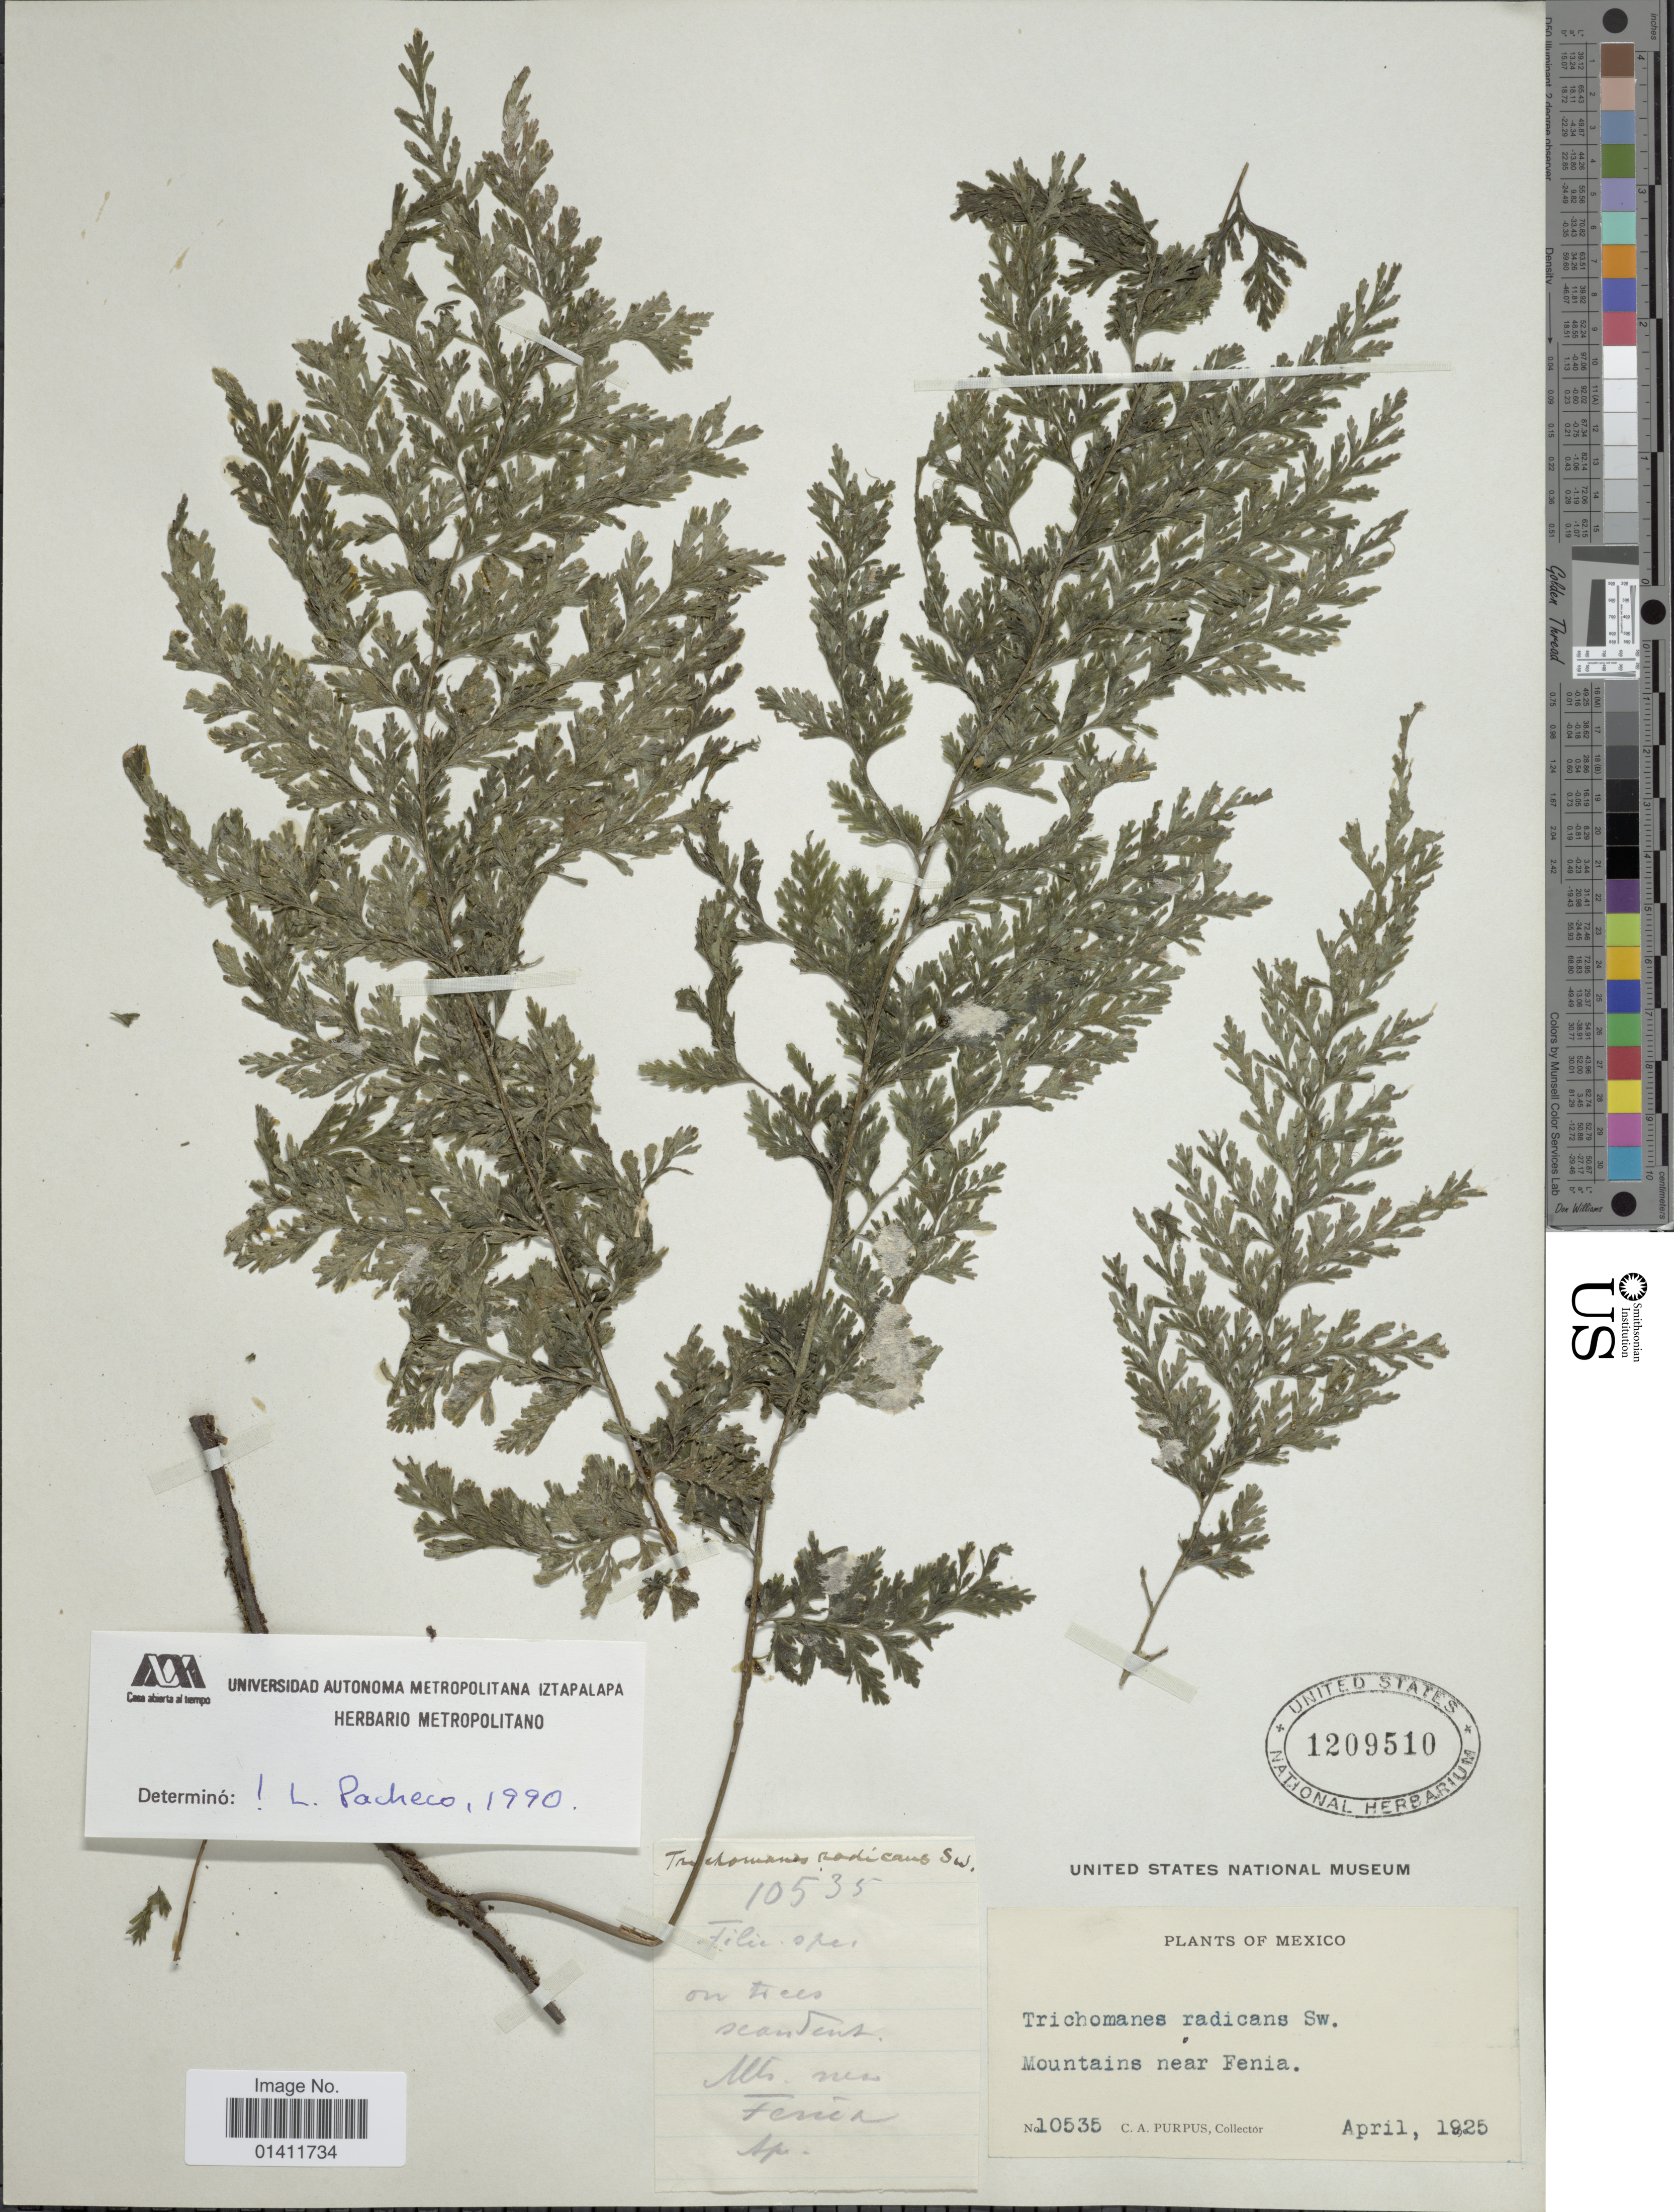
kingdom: Plantae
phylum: Tracheophyta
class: Polypodiopsida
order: Hymenophyllales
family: Hymenophyllaceae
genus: Vandenboschia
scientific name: Vandenboschia radicans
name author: (Sw.) Copel.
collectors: C. A. Purpus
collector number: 10535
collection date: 1925-04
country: Mexico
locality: Mountaisn near Fenia.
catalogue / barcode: US 1209510